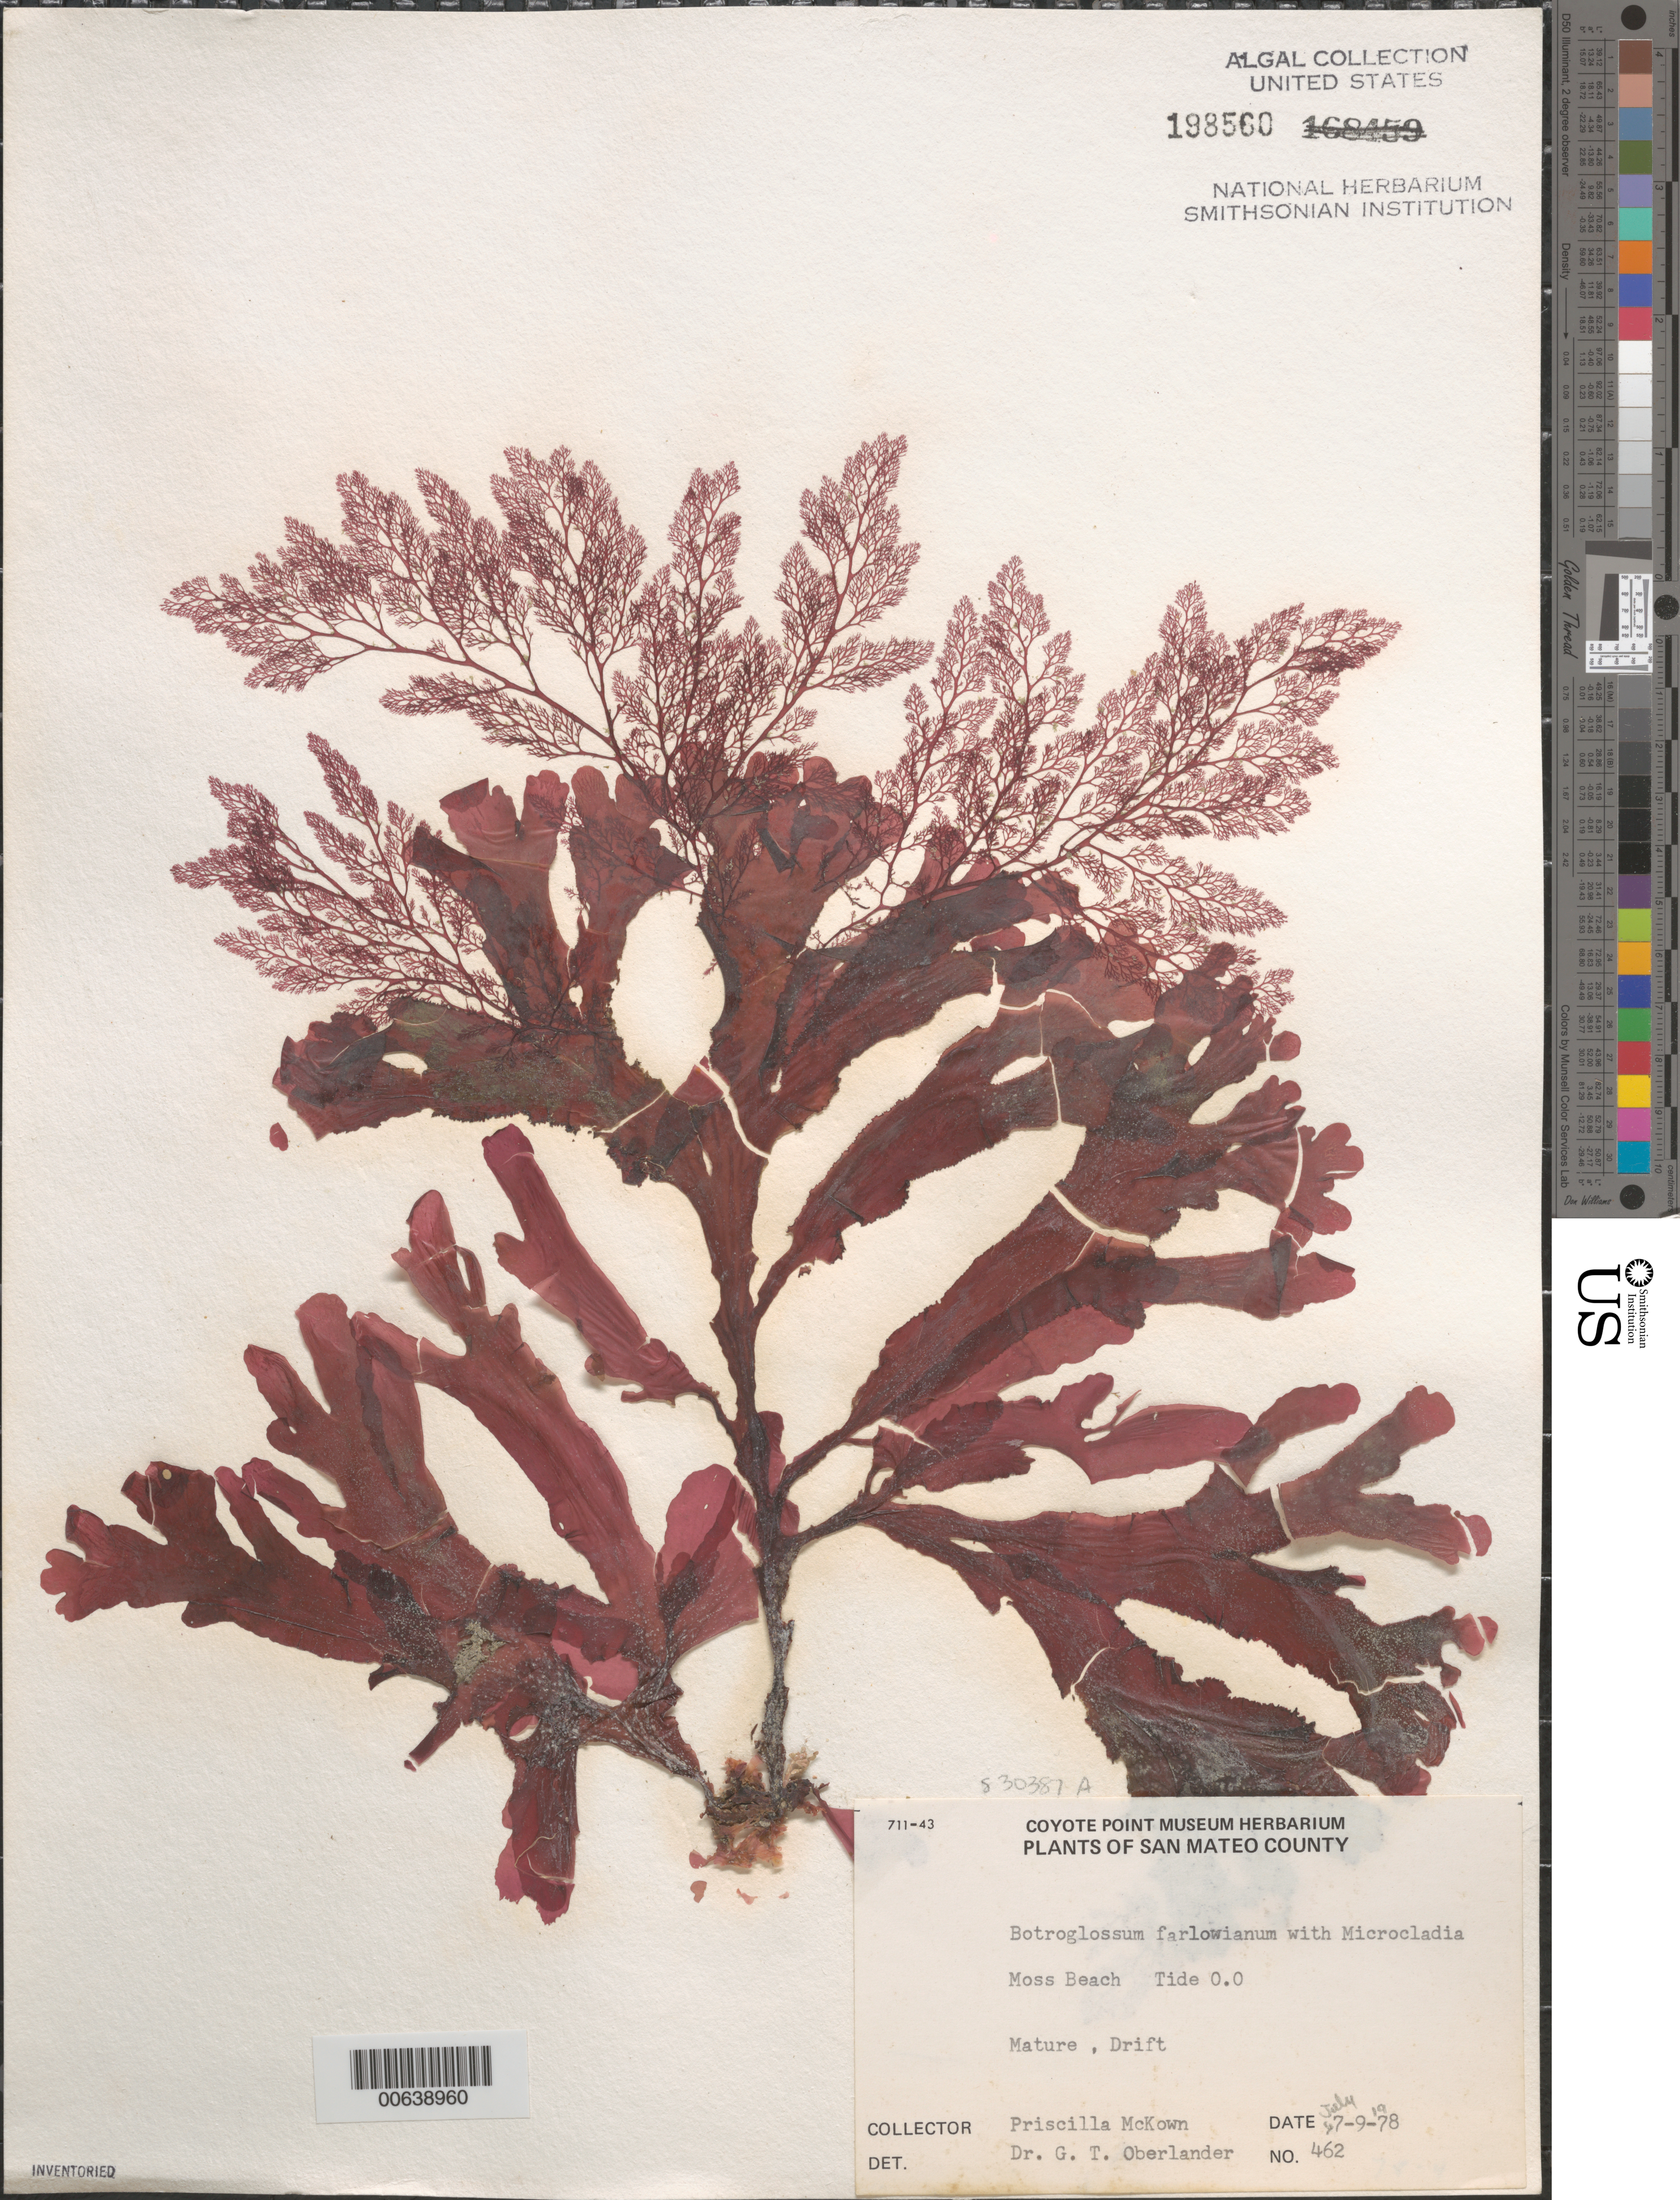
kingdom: Plantae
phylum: Rhodophyta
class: Florideophyceae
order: Ceramiales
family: Delesseriaceae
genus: Botryoglossum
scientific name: Botryoglossum farlowianum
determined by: Oberlander, G. T.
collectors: P. McKown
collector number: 462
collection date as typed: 09 Jul 1978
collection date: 1978-07-09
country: United States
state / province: California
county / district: San Mateo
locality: Moss Beach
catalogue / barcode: US 198560